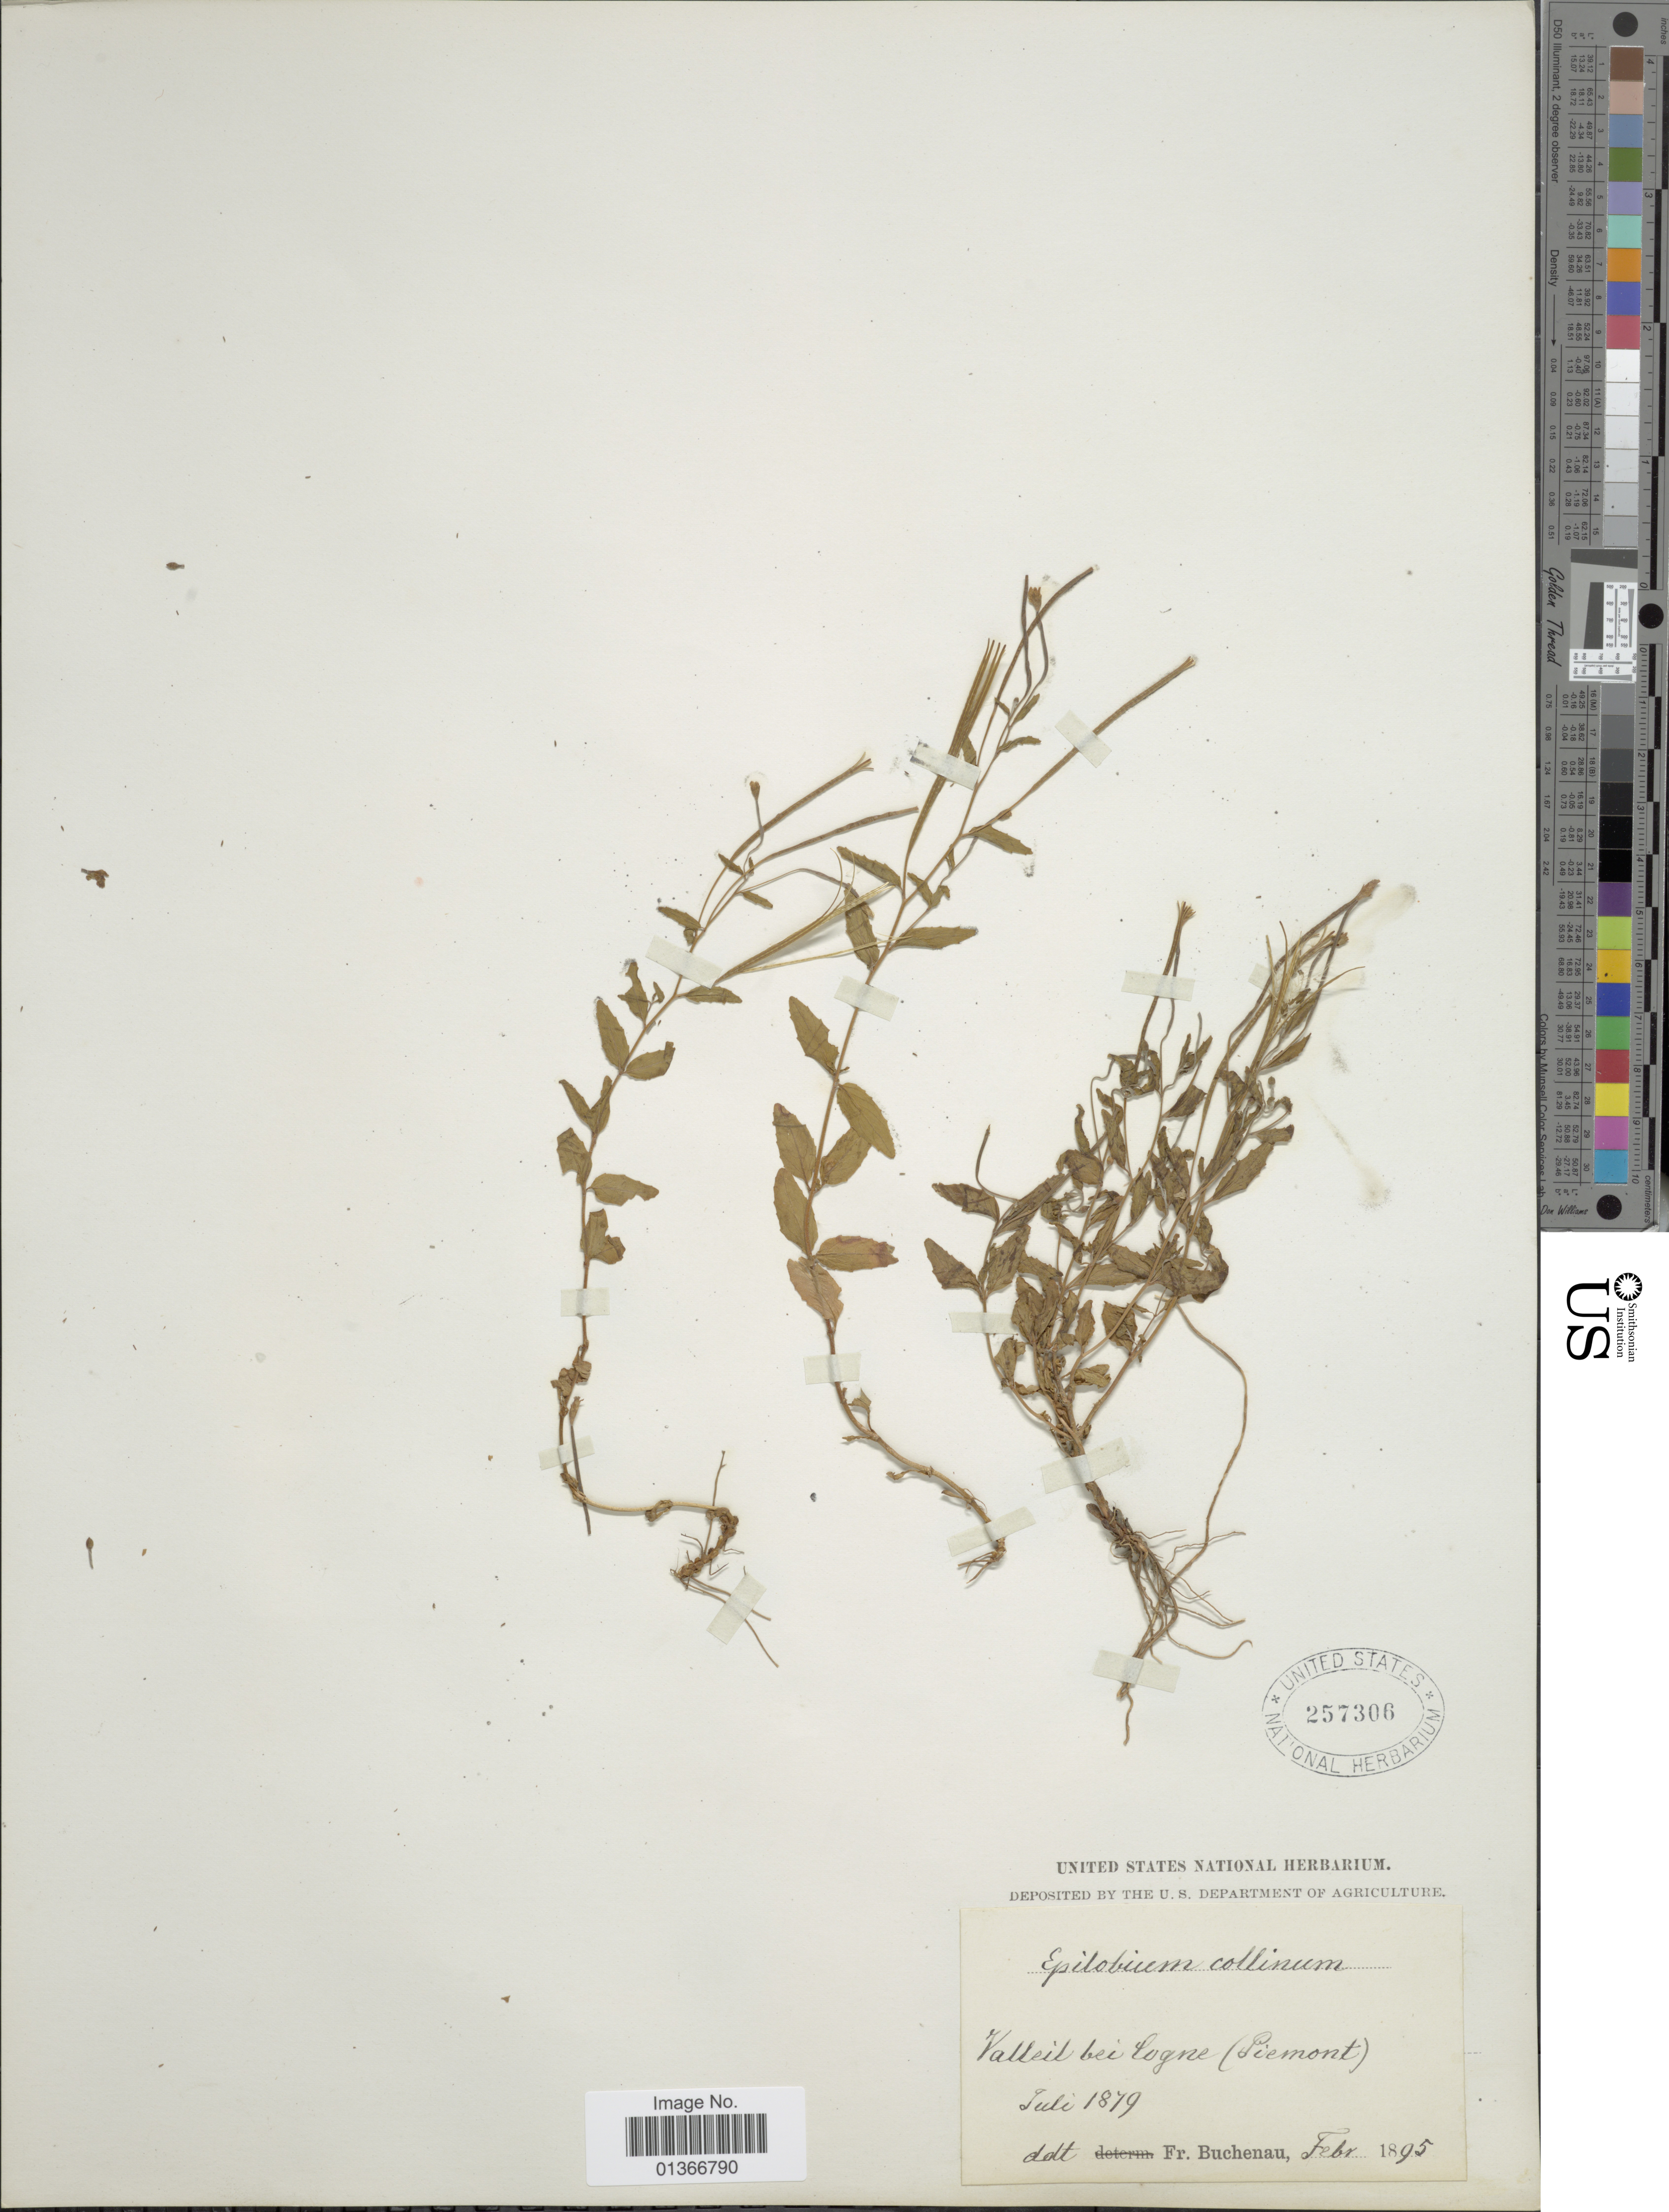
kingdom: Plantae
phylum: Tracheophyta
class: Magnoliopsida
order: Myrtales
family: Onagraceae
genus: Epilobium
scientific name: Epilobium collinum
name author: C.C. Gmel.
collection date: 1879-07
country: Italy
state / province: Valle d'Aosta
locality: Valleil bei Cogne (Piemont)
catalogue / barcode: US 257306